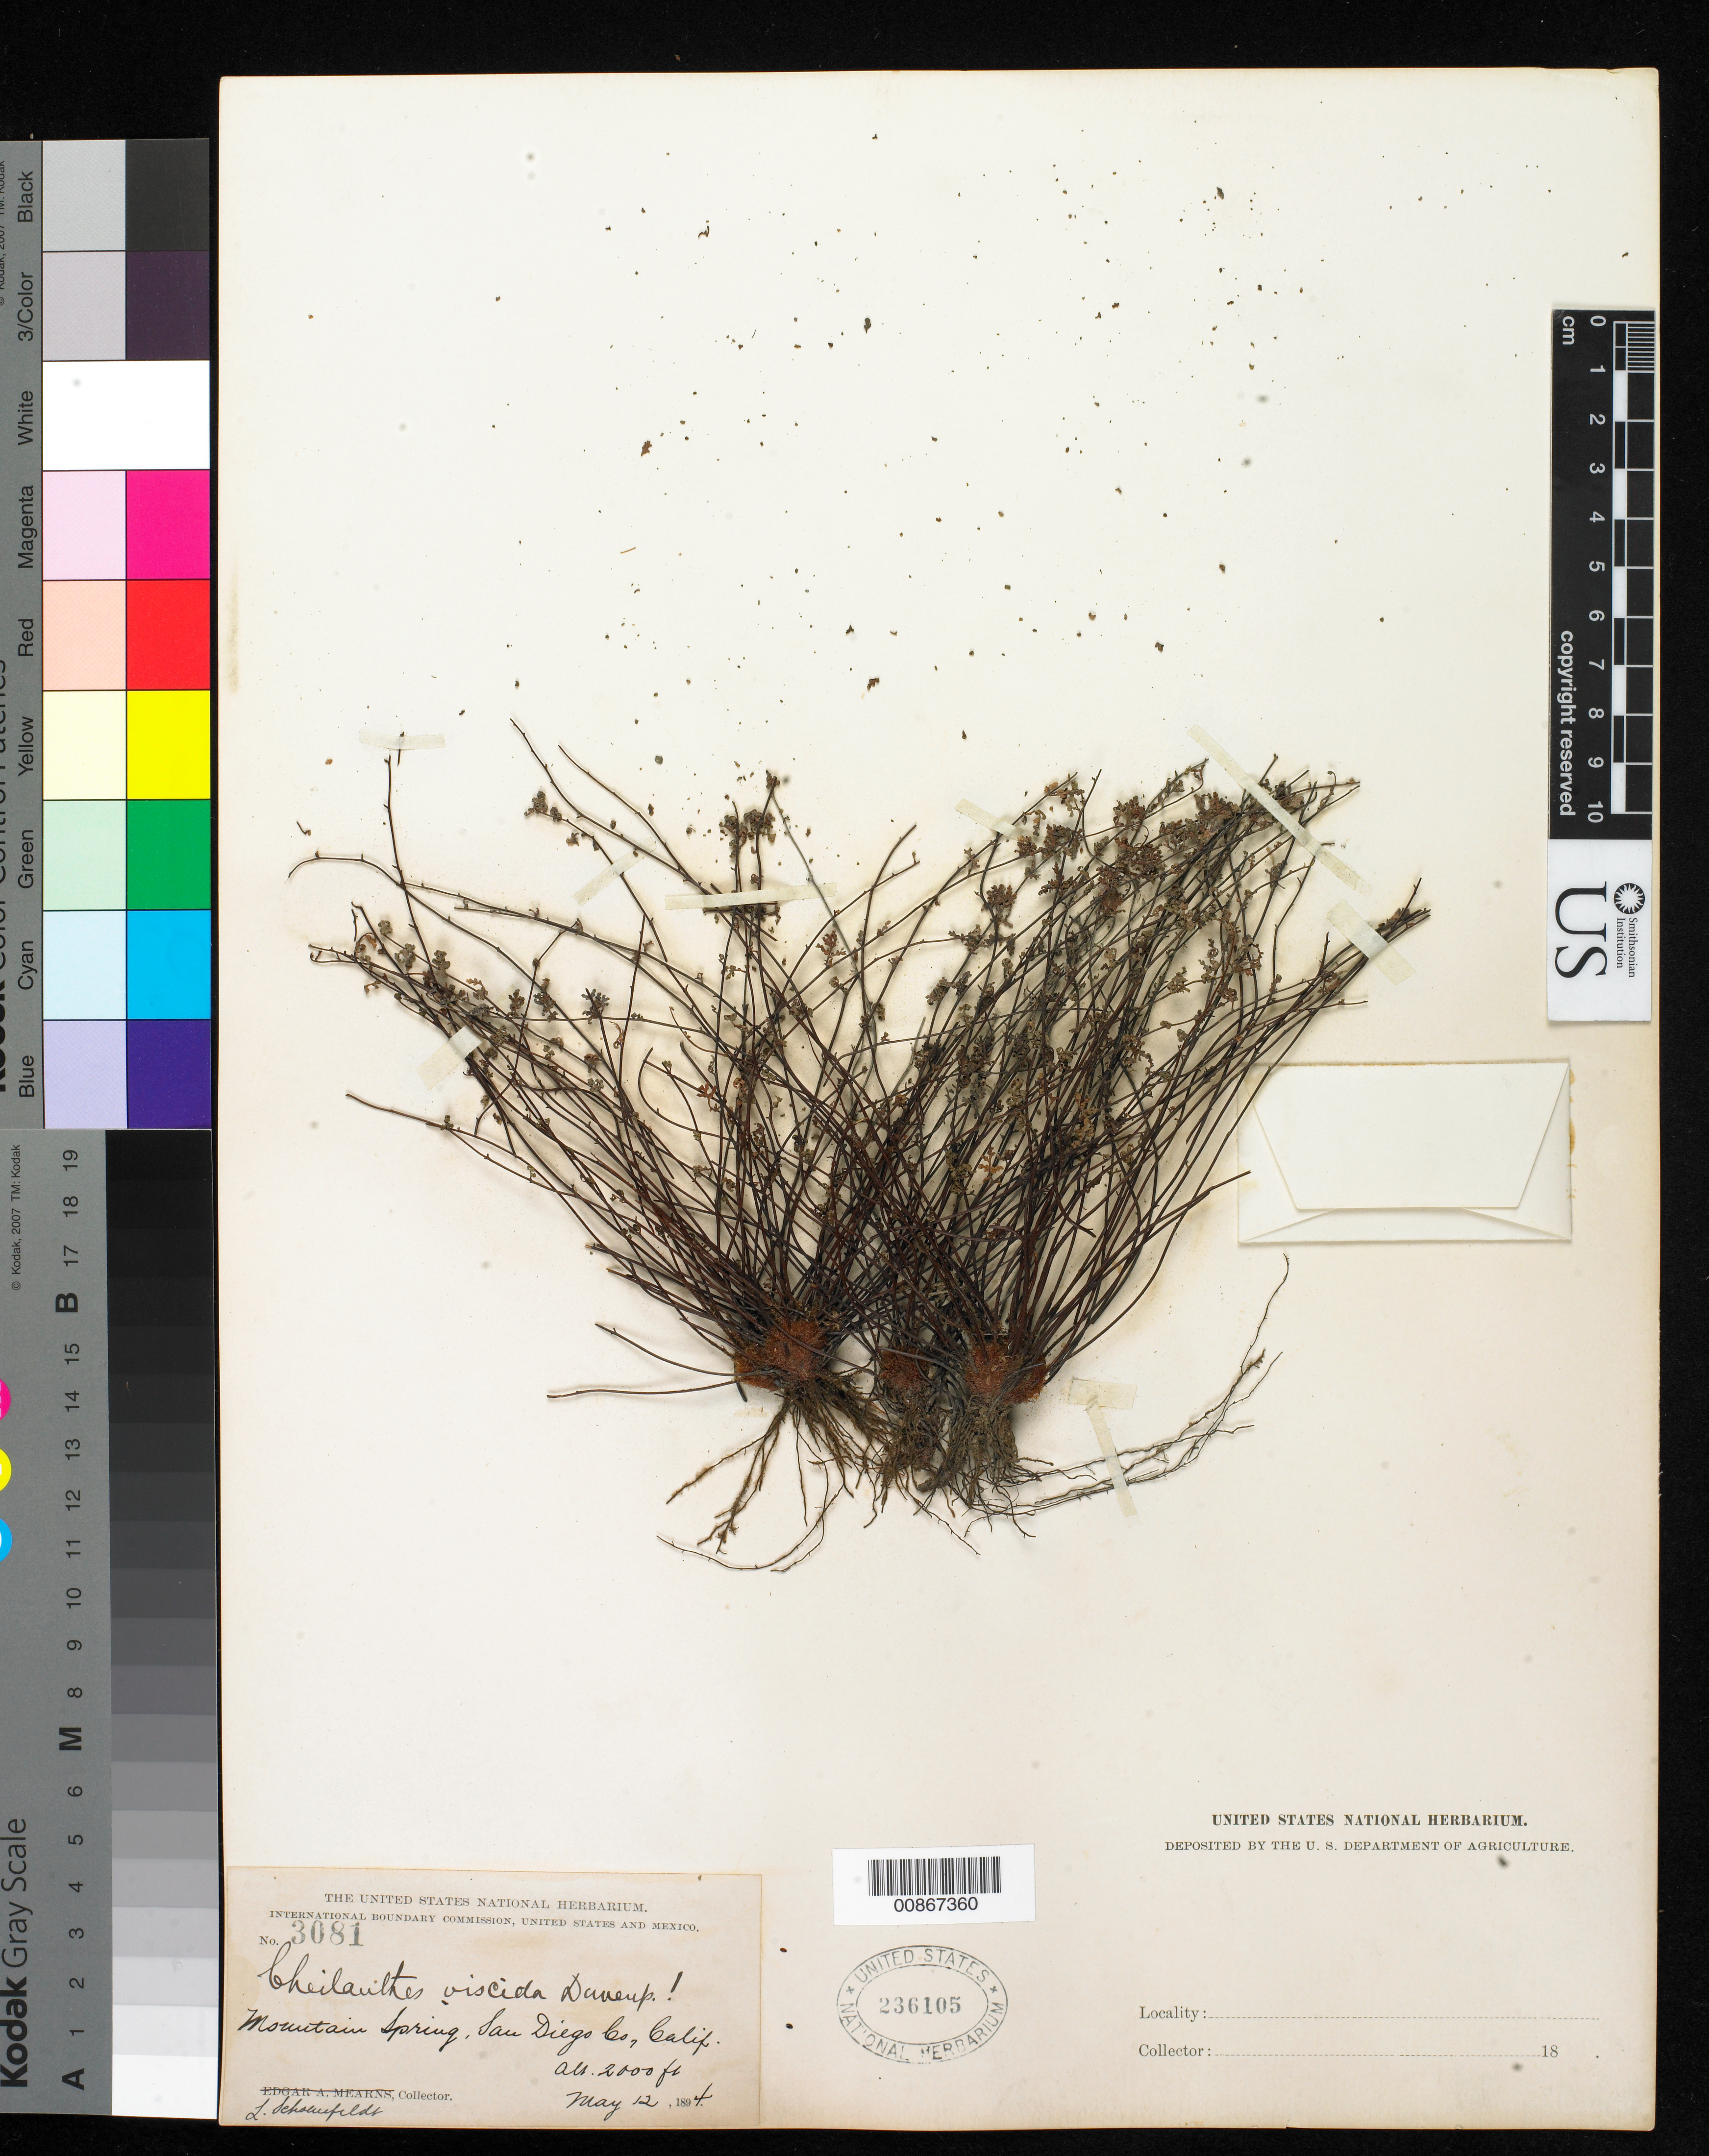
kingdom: Plantae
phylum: Tracheophyta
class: Polypodiopsida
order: Polypodiales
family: Pteridaceae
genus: Myriopteris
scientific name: Myriopteris viscida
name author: (Davenp.) Grusz & Windham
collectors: L. Schoenfeldt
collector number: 3081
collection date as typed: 12 May 1894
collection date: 1894-05-12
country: United States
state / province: California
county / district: San Diego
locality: Mountain Spring, San Diego County, California.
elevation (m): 610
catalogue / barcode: US 6105